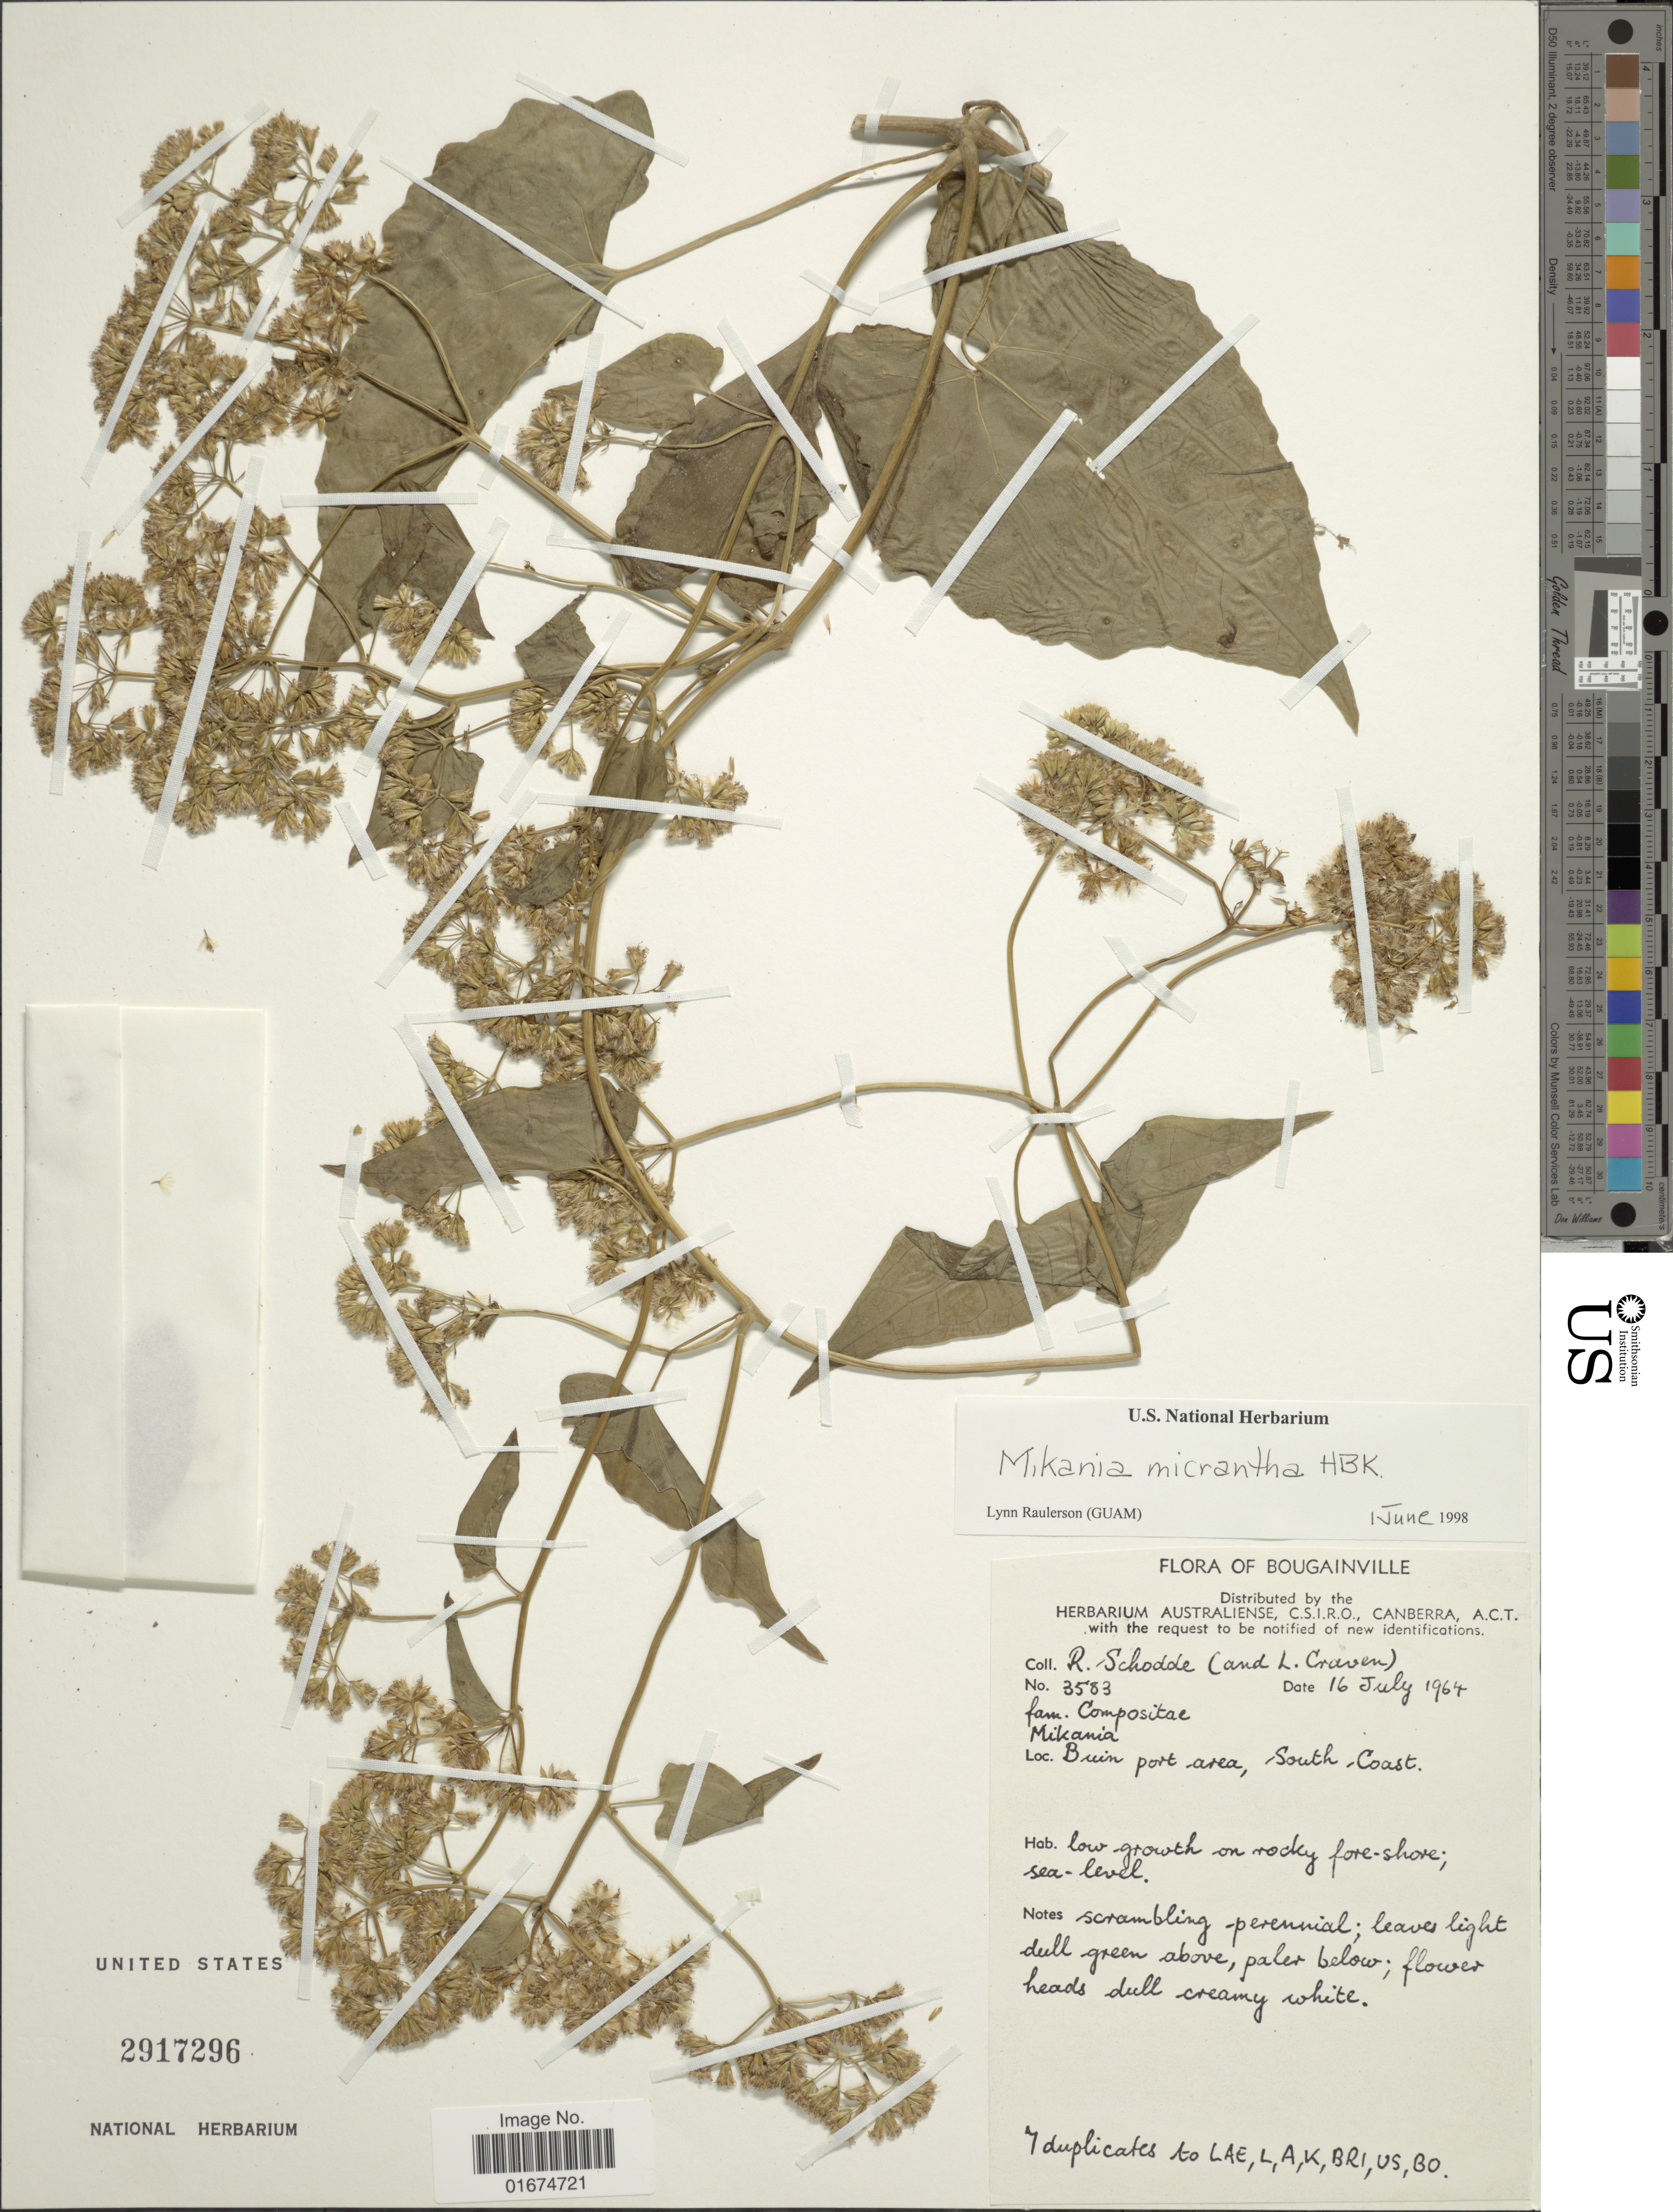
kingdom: Plantae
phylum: Tracheophyta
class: Magnoliopsida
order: Asterales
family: Asteraceae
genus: Mikania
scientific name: Mikania micrantha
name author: Kunth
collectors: R. Schodde & L. Craven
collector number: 3583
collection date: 1964-07-16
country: Papua New Guinea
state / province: Bougainville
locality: Buin port area, South-Coast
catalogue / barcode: US 2917296